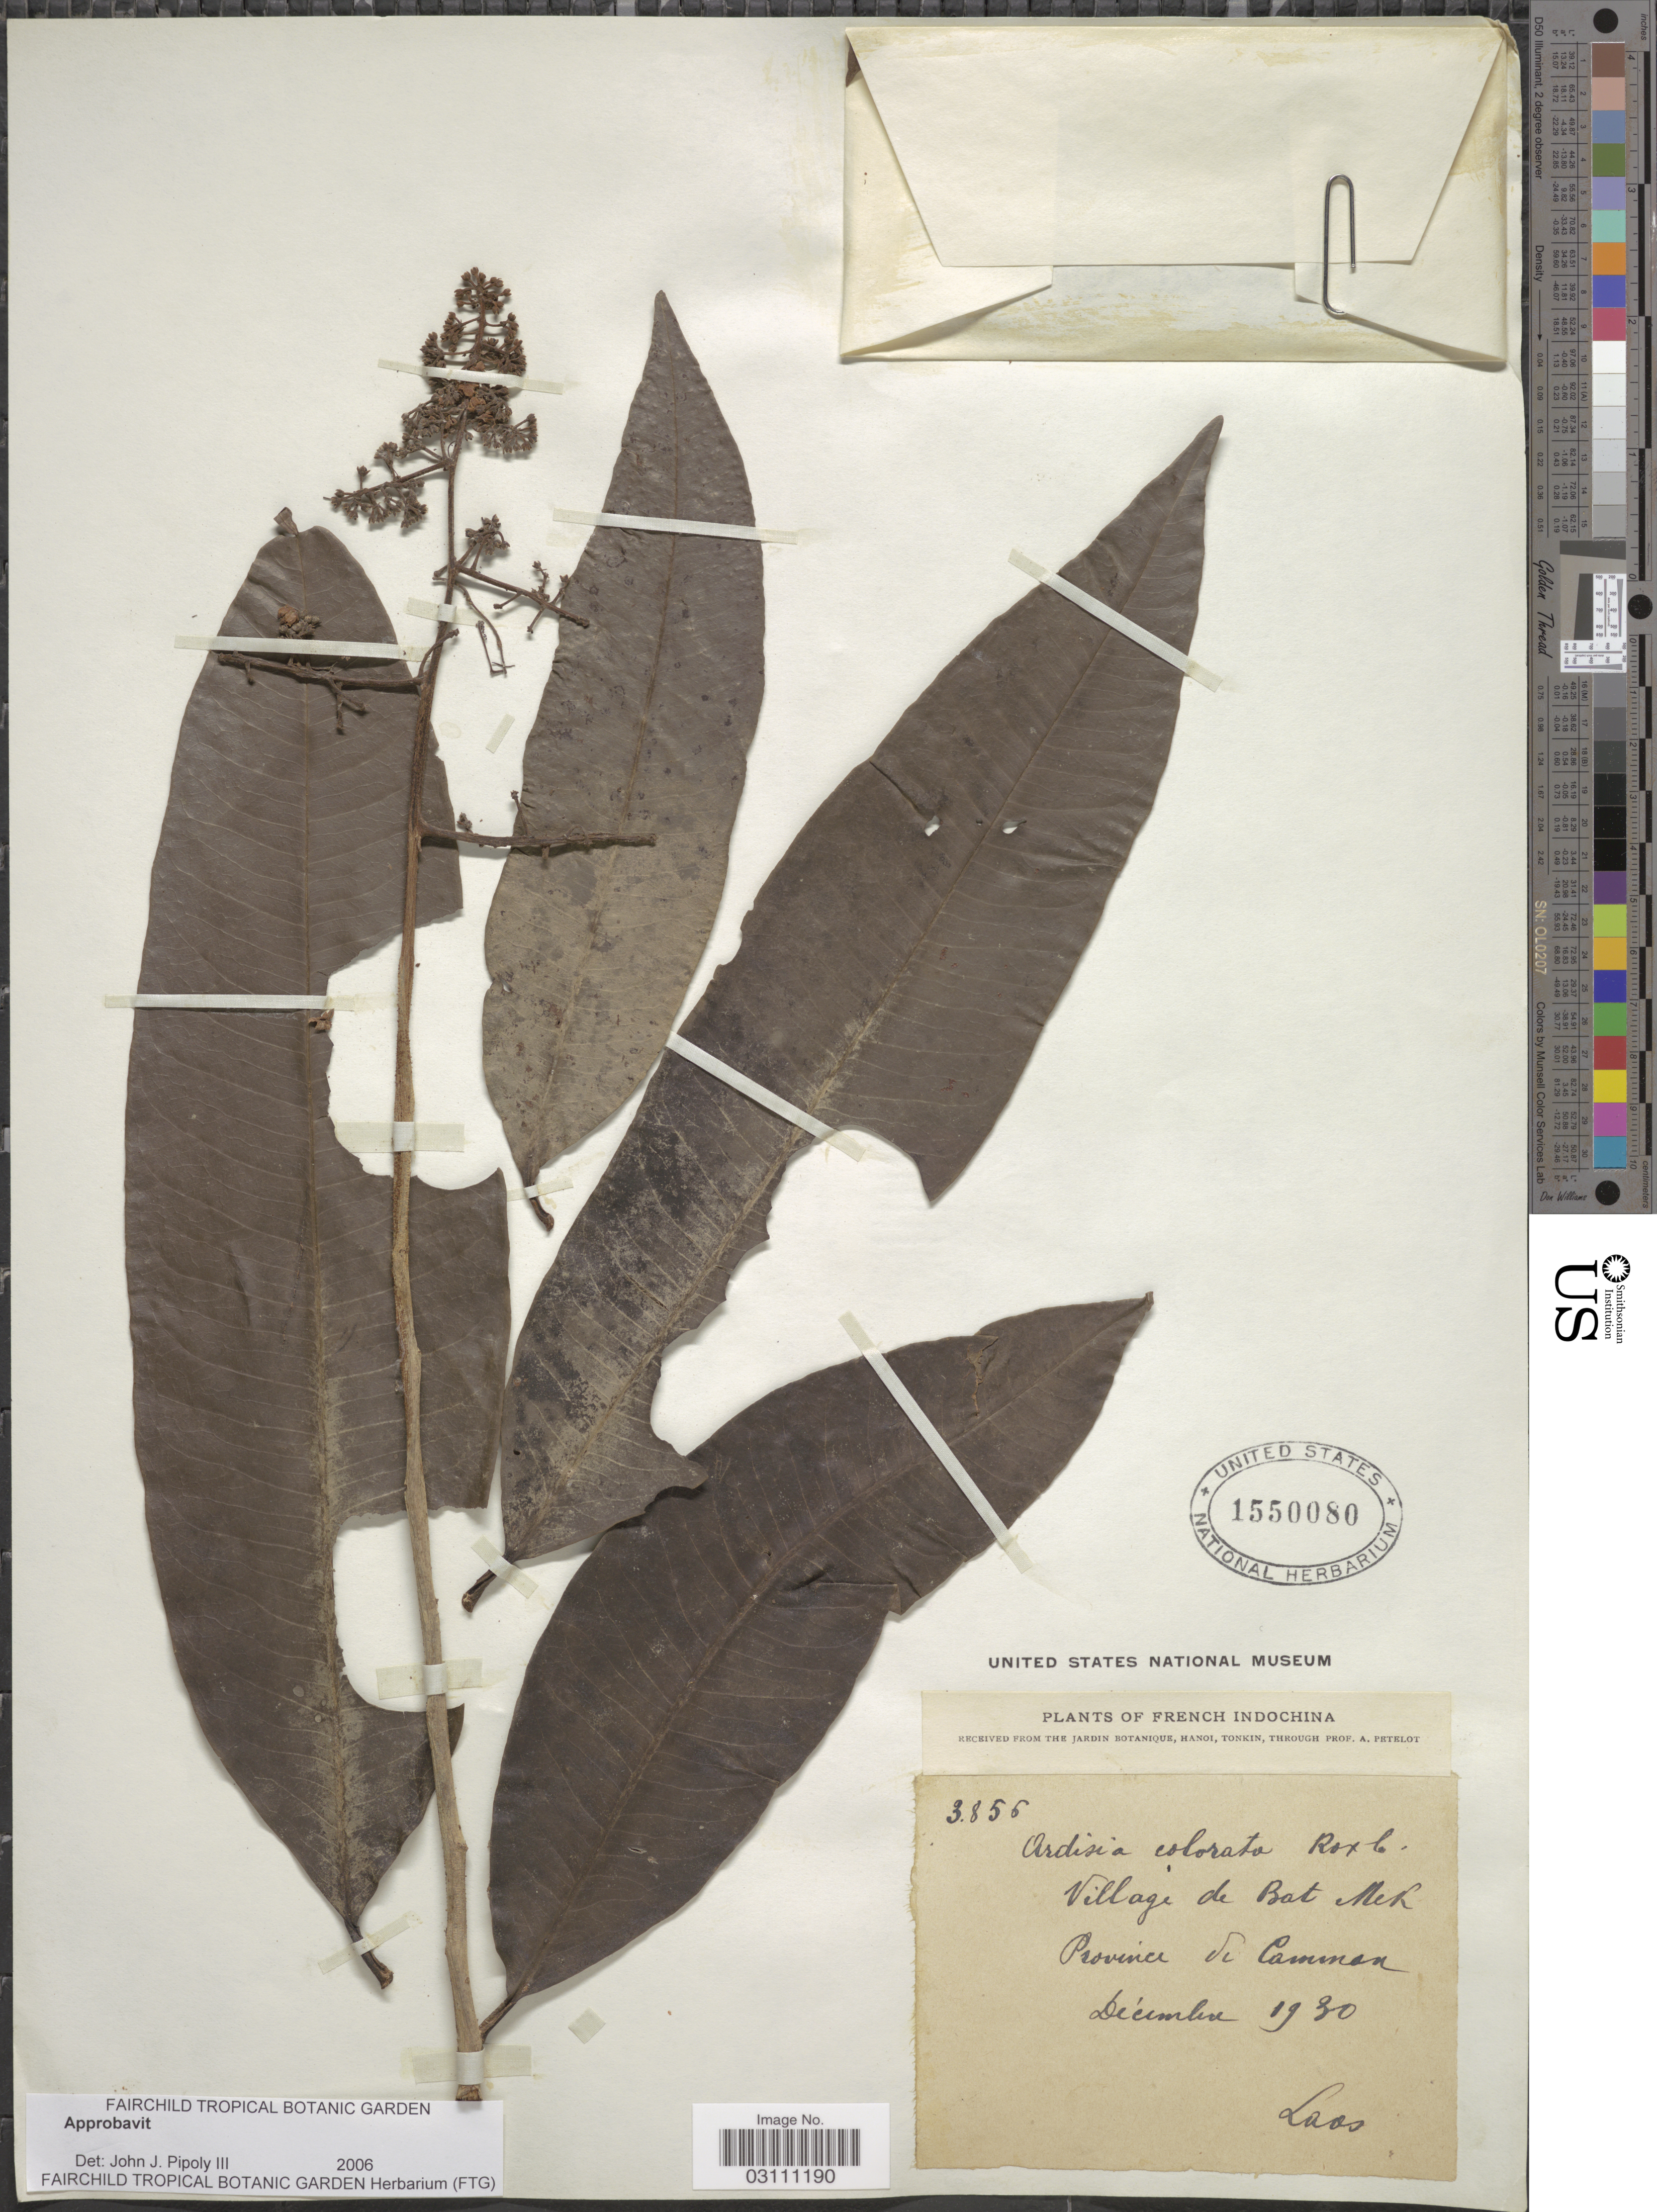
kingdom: Plantae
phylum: Tracheophyta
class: Magnoliopsida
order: Ericales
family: Primulaceae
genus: Ardisia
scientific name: Ardisia colorata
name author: Roxb.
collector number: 3856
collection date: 1930-12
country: Laos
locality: French Indochina. Village de Bat Mek. Province de Camman.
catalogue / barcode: US 1550080